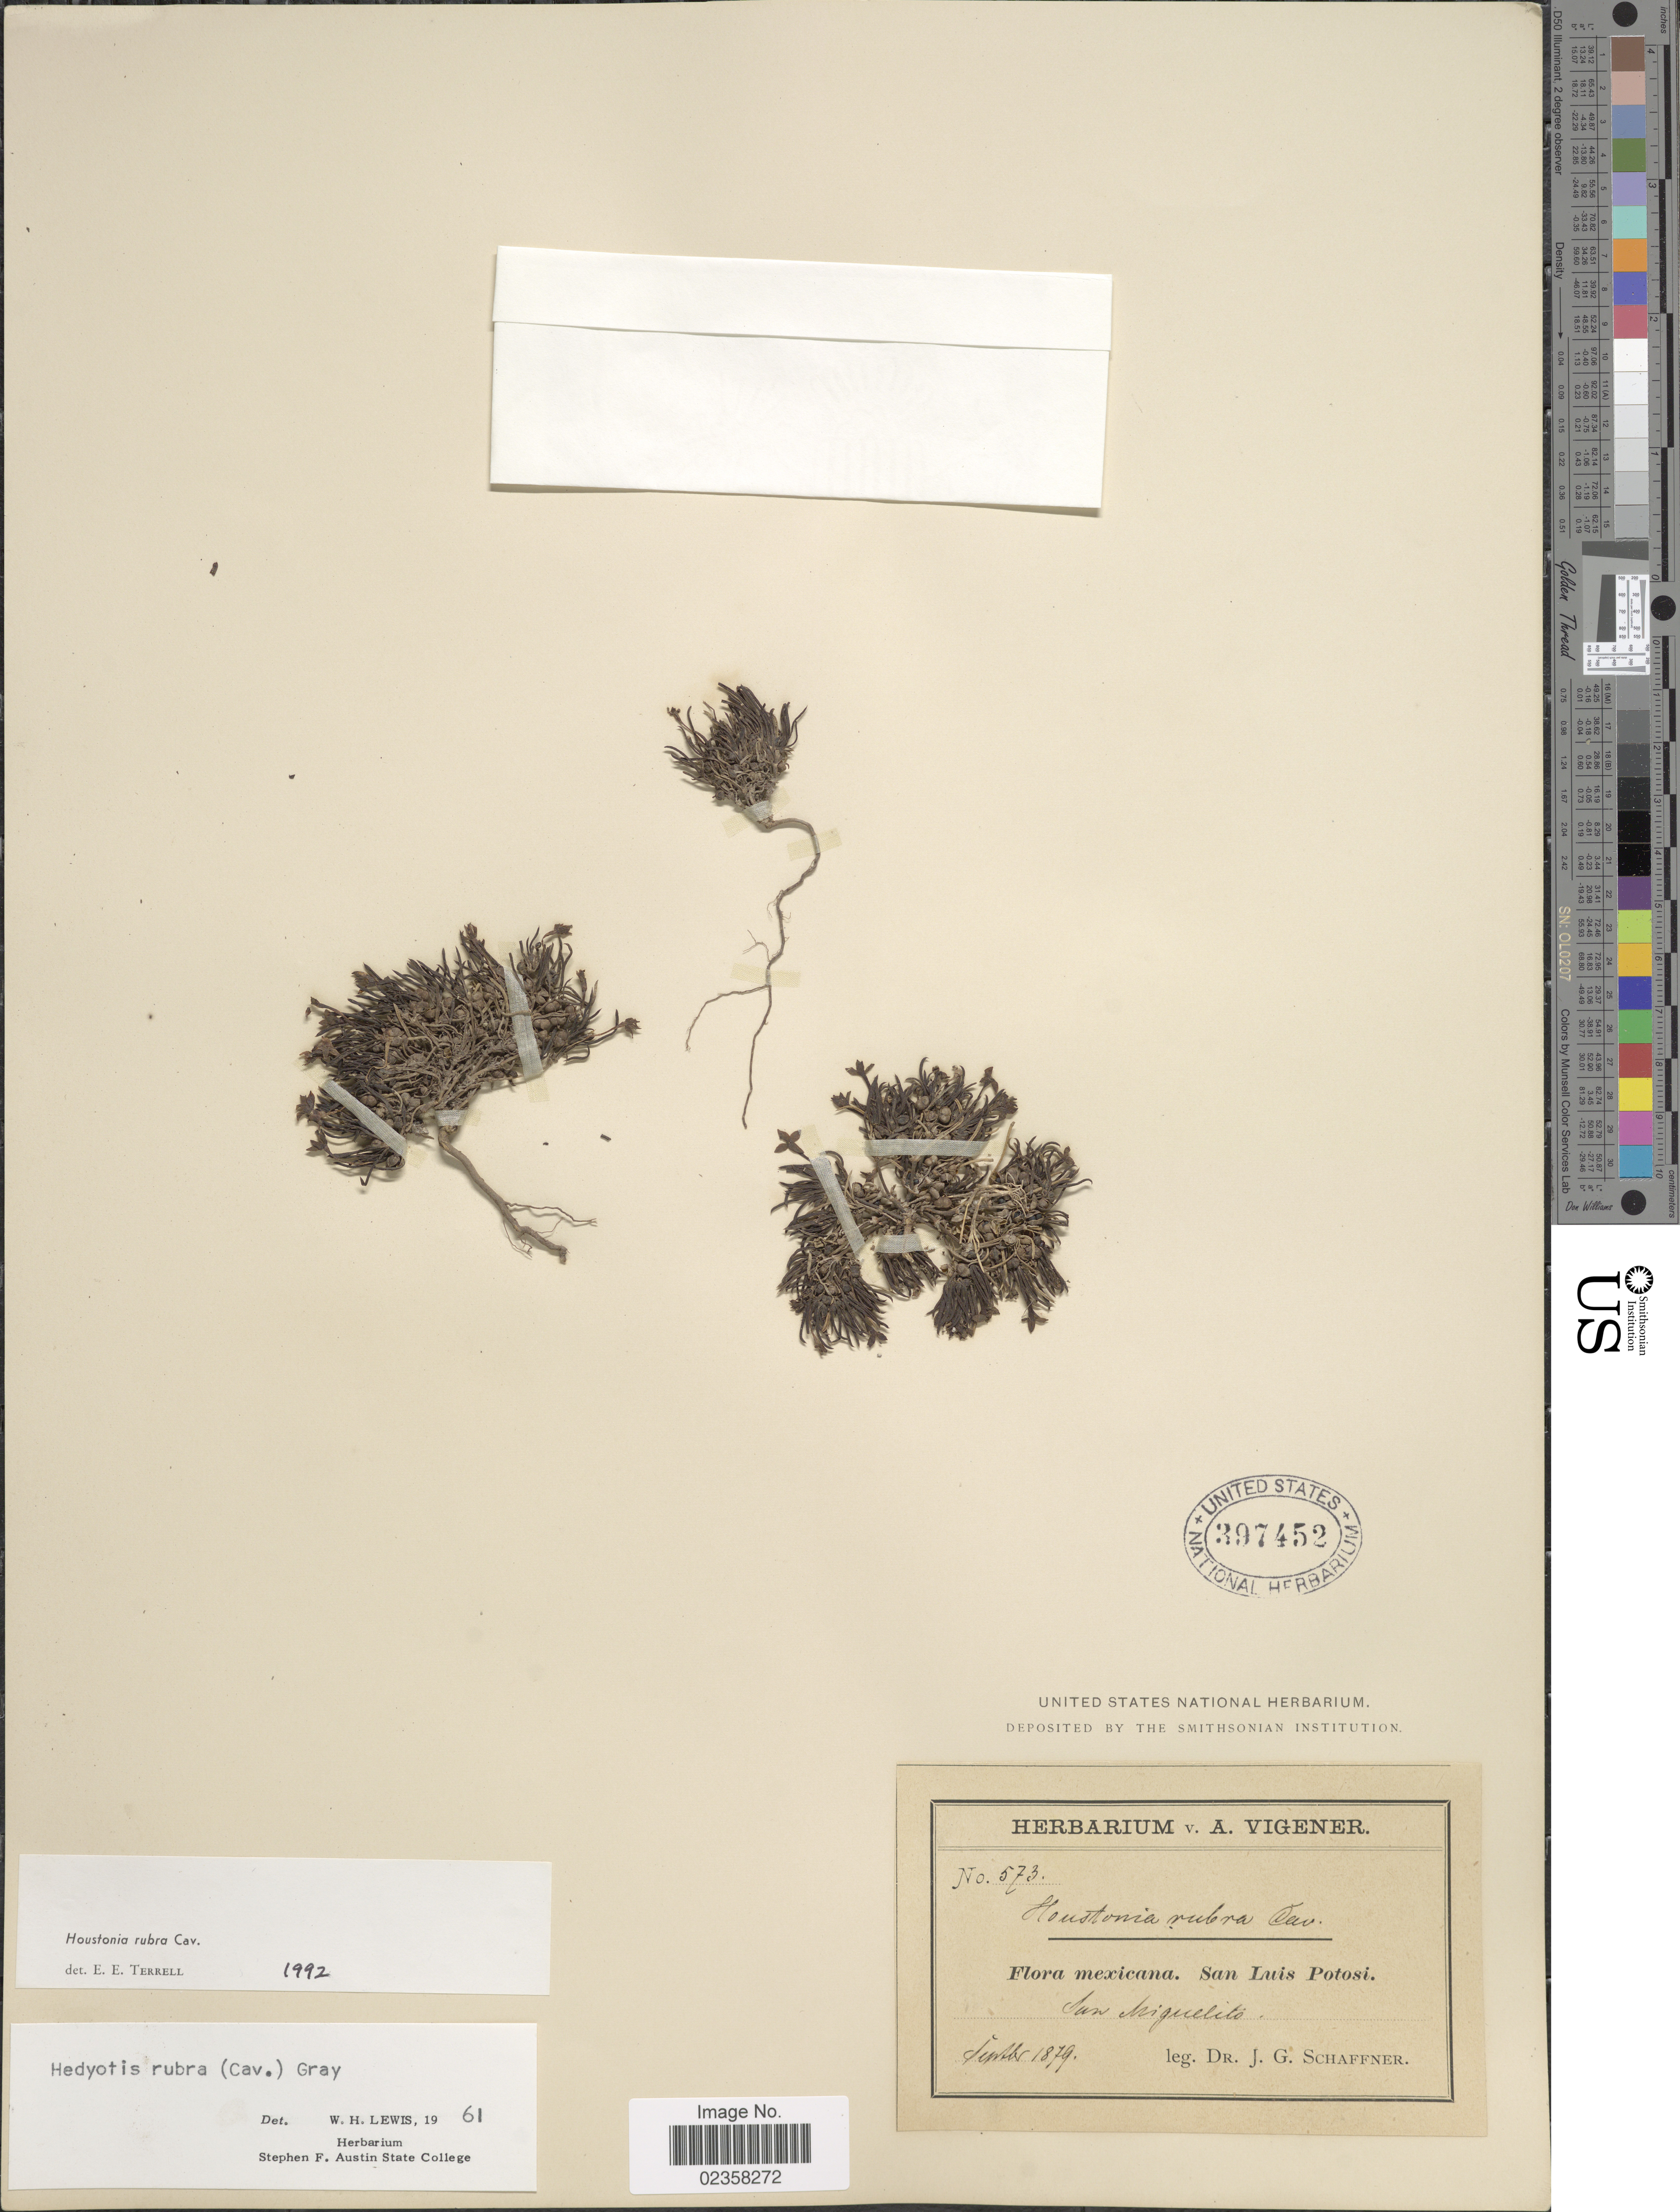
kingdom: Plantae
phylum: Tracheophyta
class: Magnoliopsida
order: Gentianales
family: Rubiaceae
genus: Houstonia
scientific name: Houstonia rubra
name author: Cav.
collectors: J. G. Schaffner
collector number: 573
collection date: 1879-09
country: Mexico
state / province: San Luis Potosí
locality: San Miguelito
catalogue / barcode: US 397452